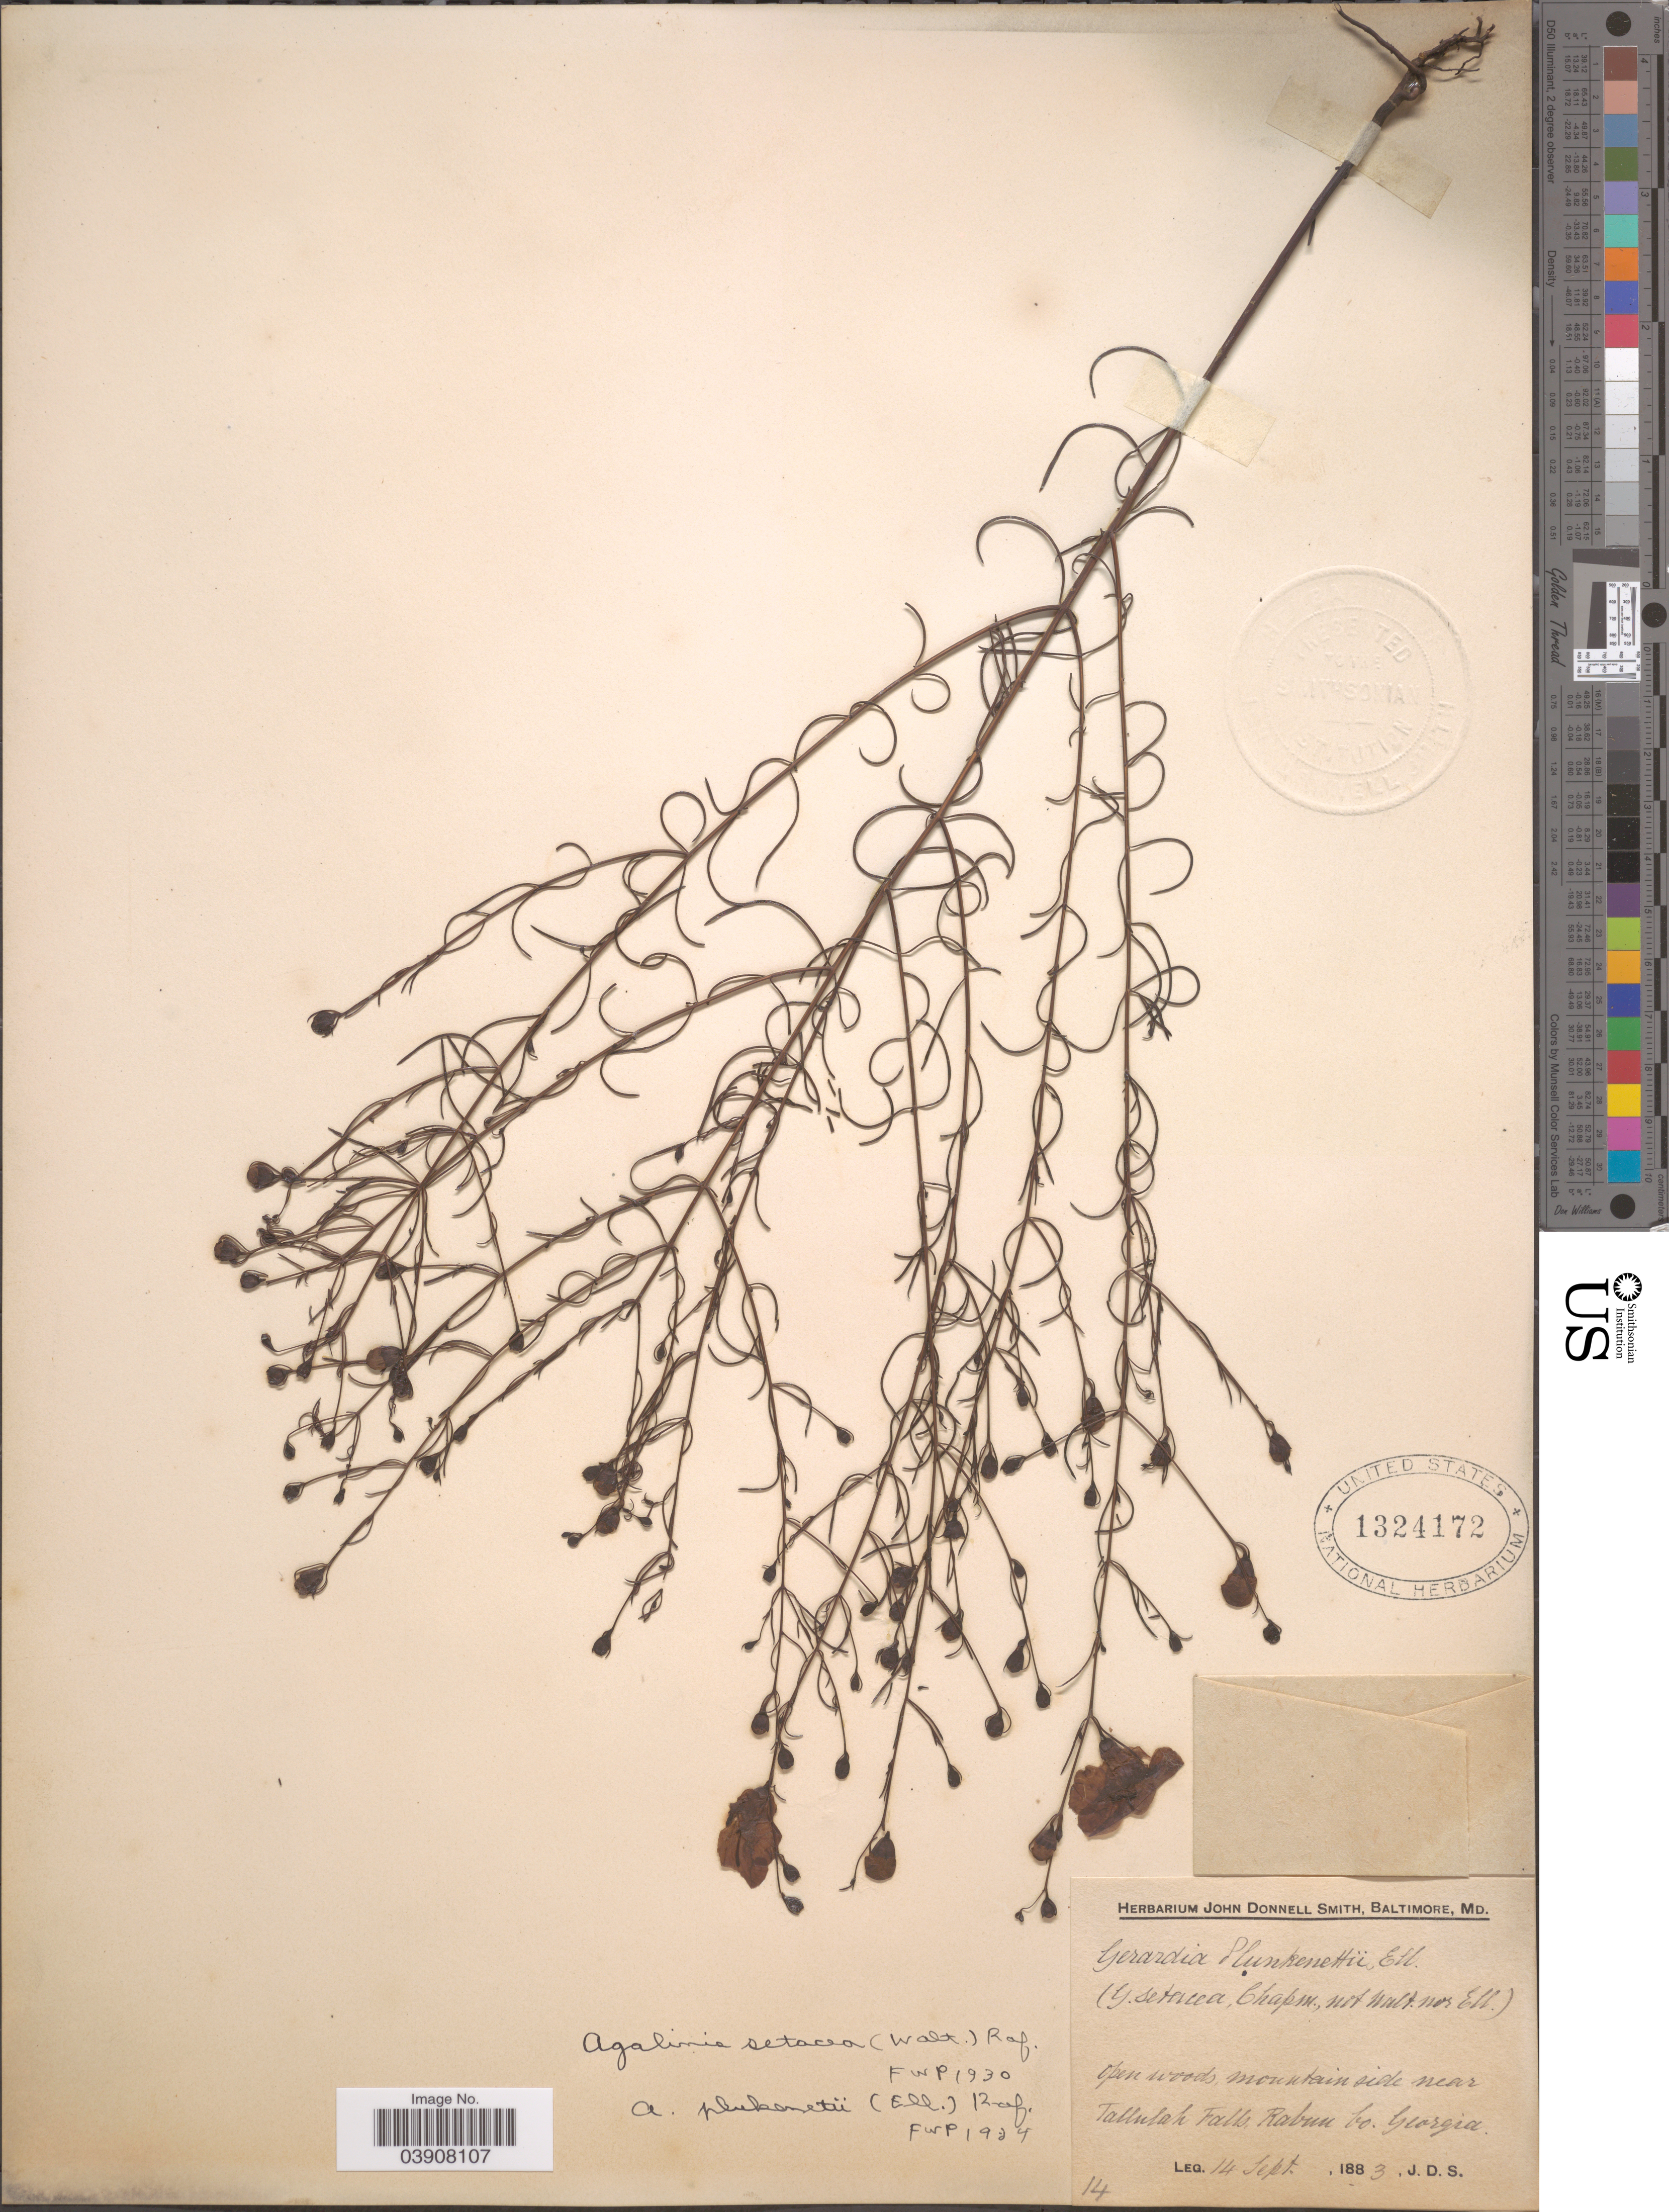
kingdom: Plantae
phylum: Tracheophyta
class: Magnoliopsida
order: Lamiales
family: Orobanchaceae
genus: Agalinis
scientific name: Agalinis plukenetii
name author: (Elliott) Raf.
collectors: J. Donnell Smith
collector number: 14?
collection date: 1883-09-14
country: United States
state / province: Georgia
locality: Open woods, mountain side near Tallulah Falls, Rabun Co.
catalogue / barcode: US 1324172